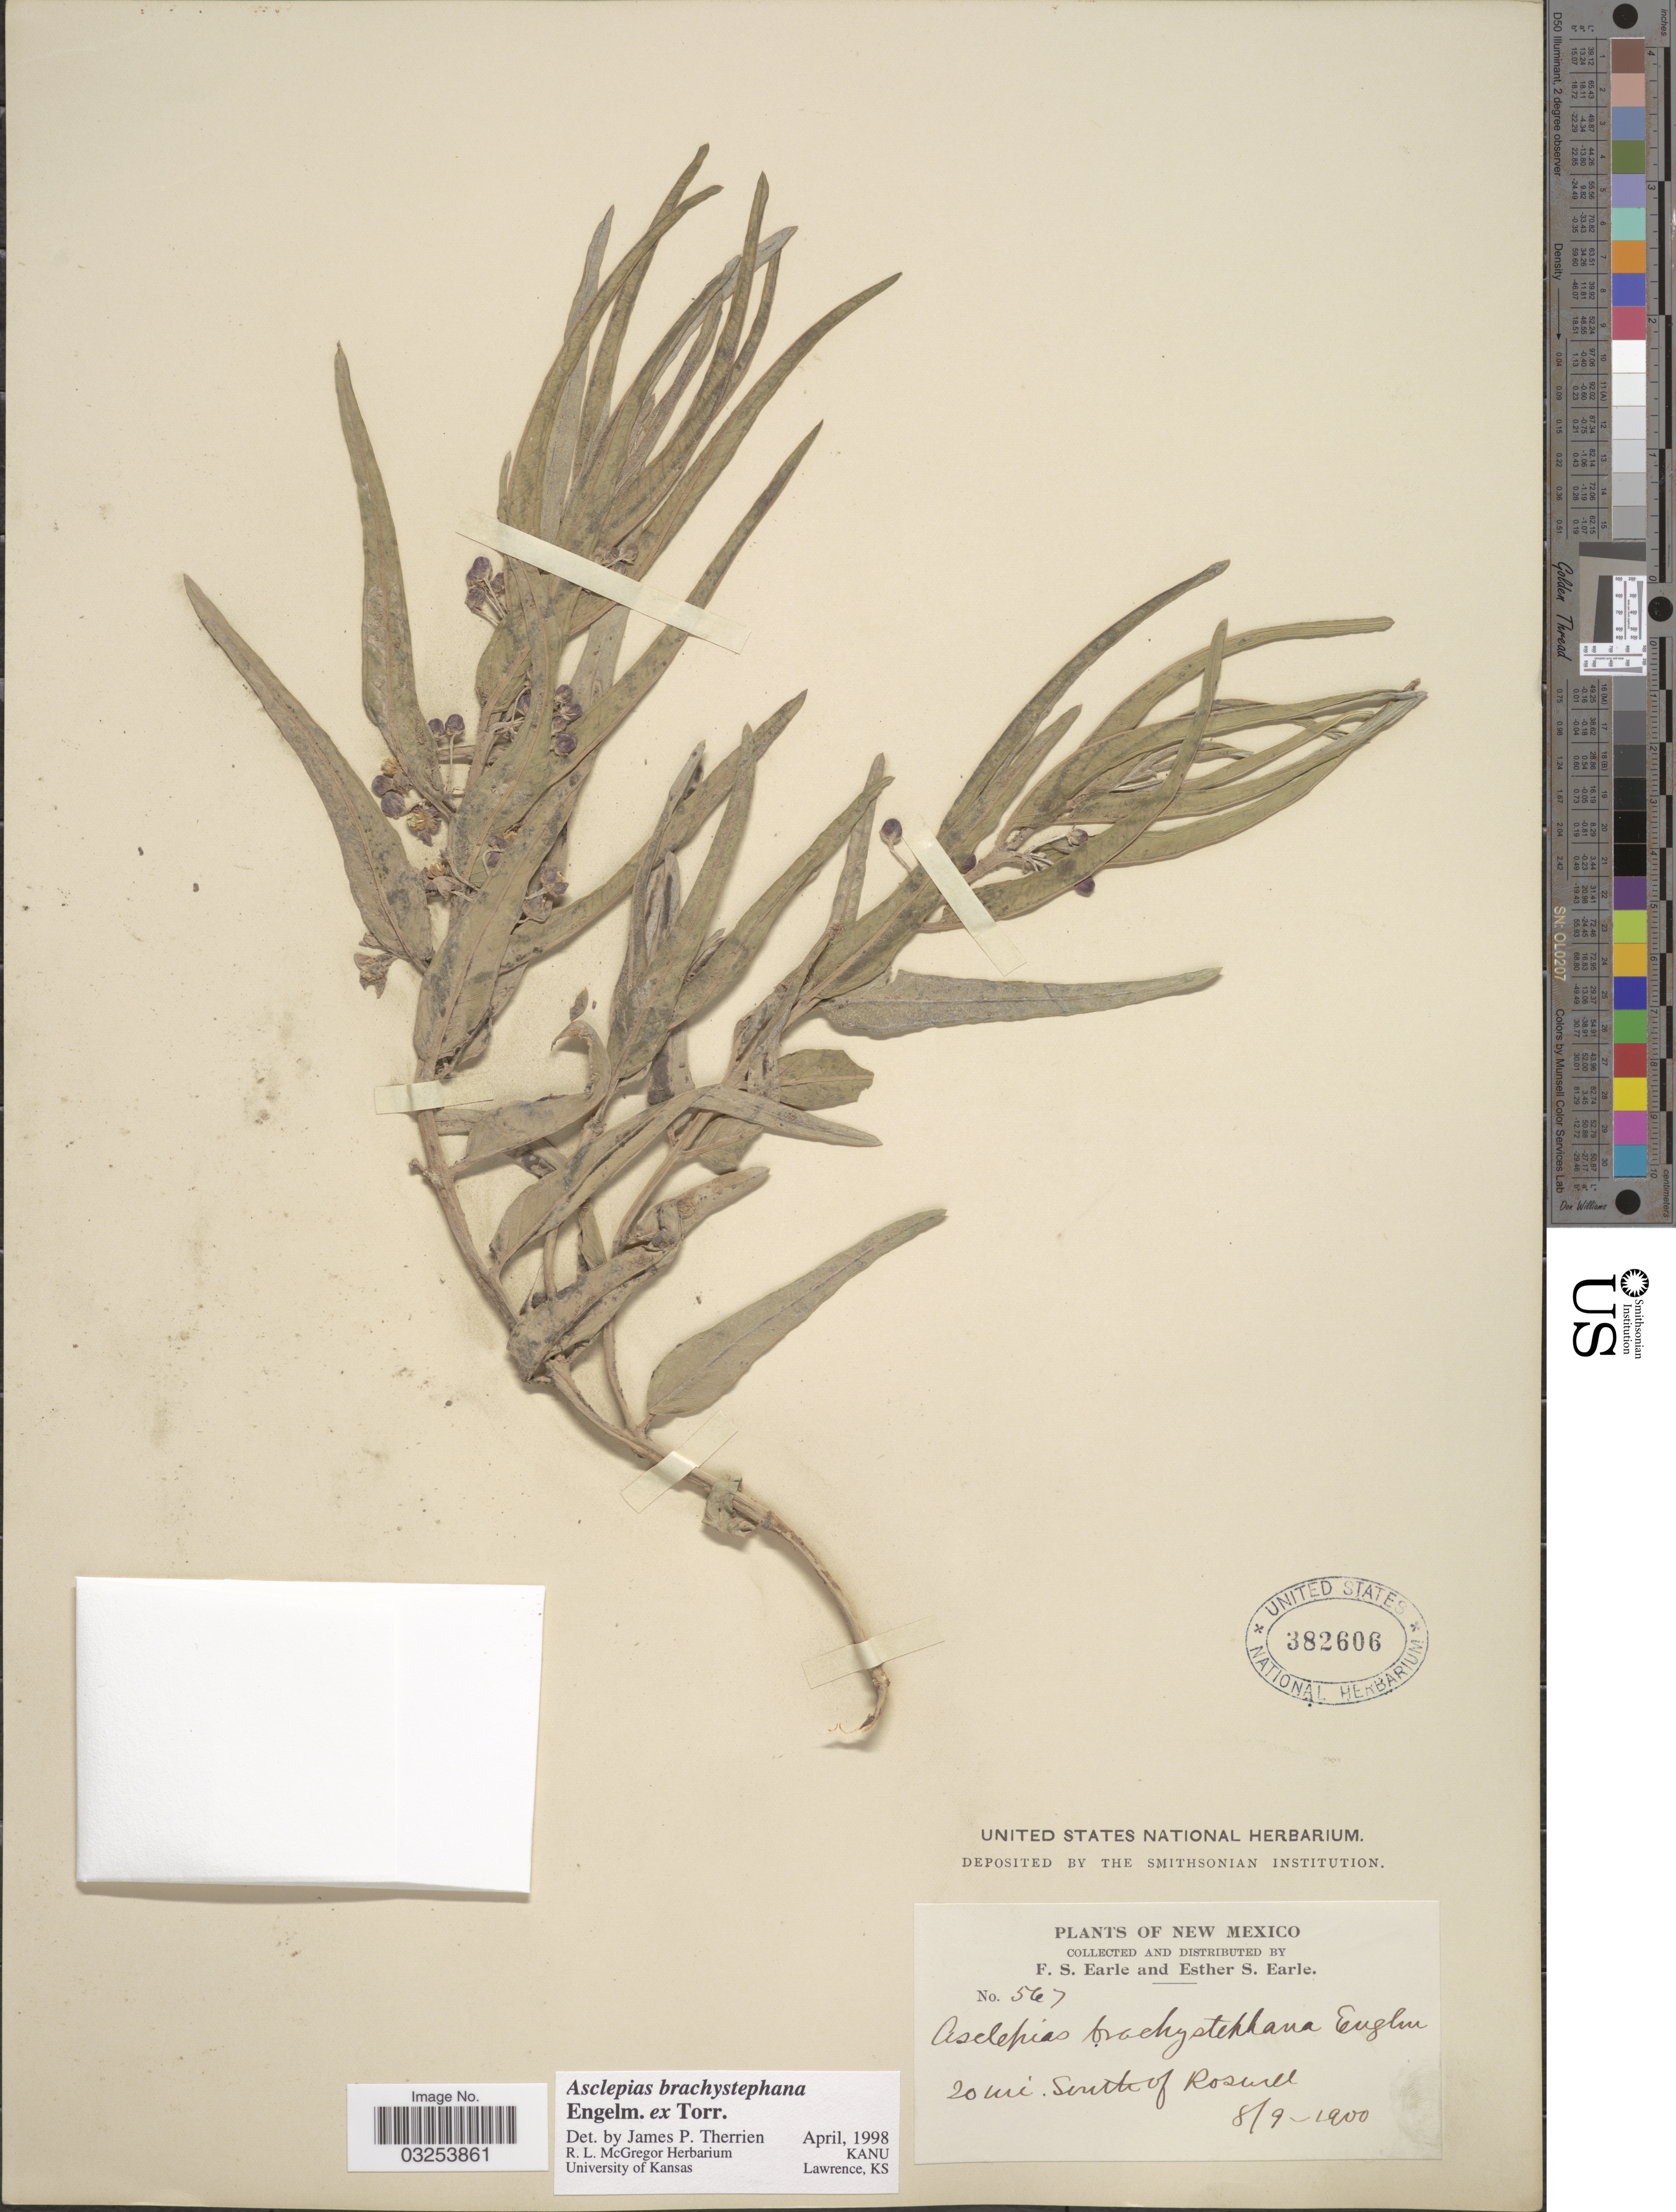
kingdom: Plantae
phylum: Tracheophyta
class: Magnoliopsida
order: Gentianales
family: Apocynaceae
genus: Asclepias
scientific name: Asclepias brachystephana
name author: Engelm. ex Torr.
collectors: F. S. Earle & E. S. Earle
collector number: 567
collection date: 1900-08-09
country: United States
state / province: New Mexico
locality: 20 mi. South of Roswell.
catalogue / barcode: US 382606